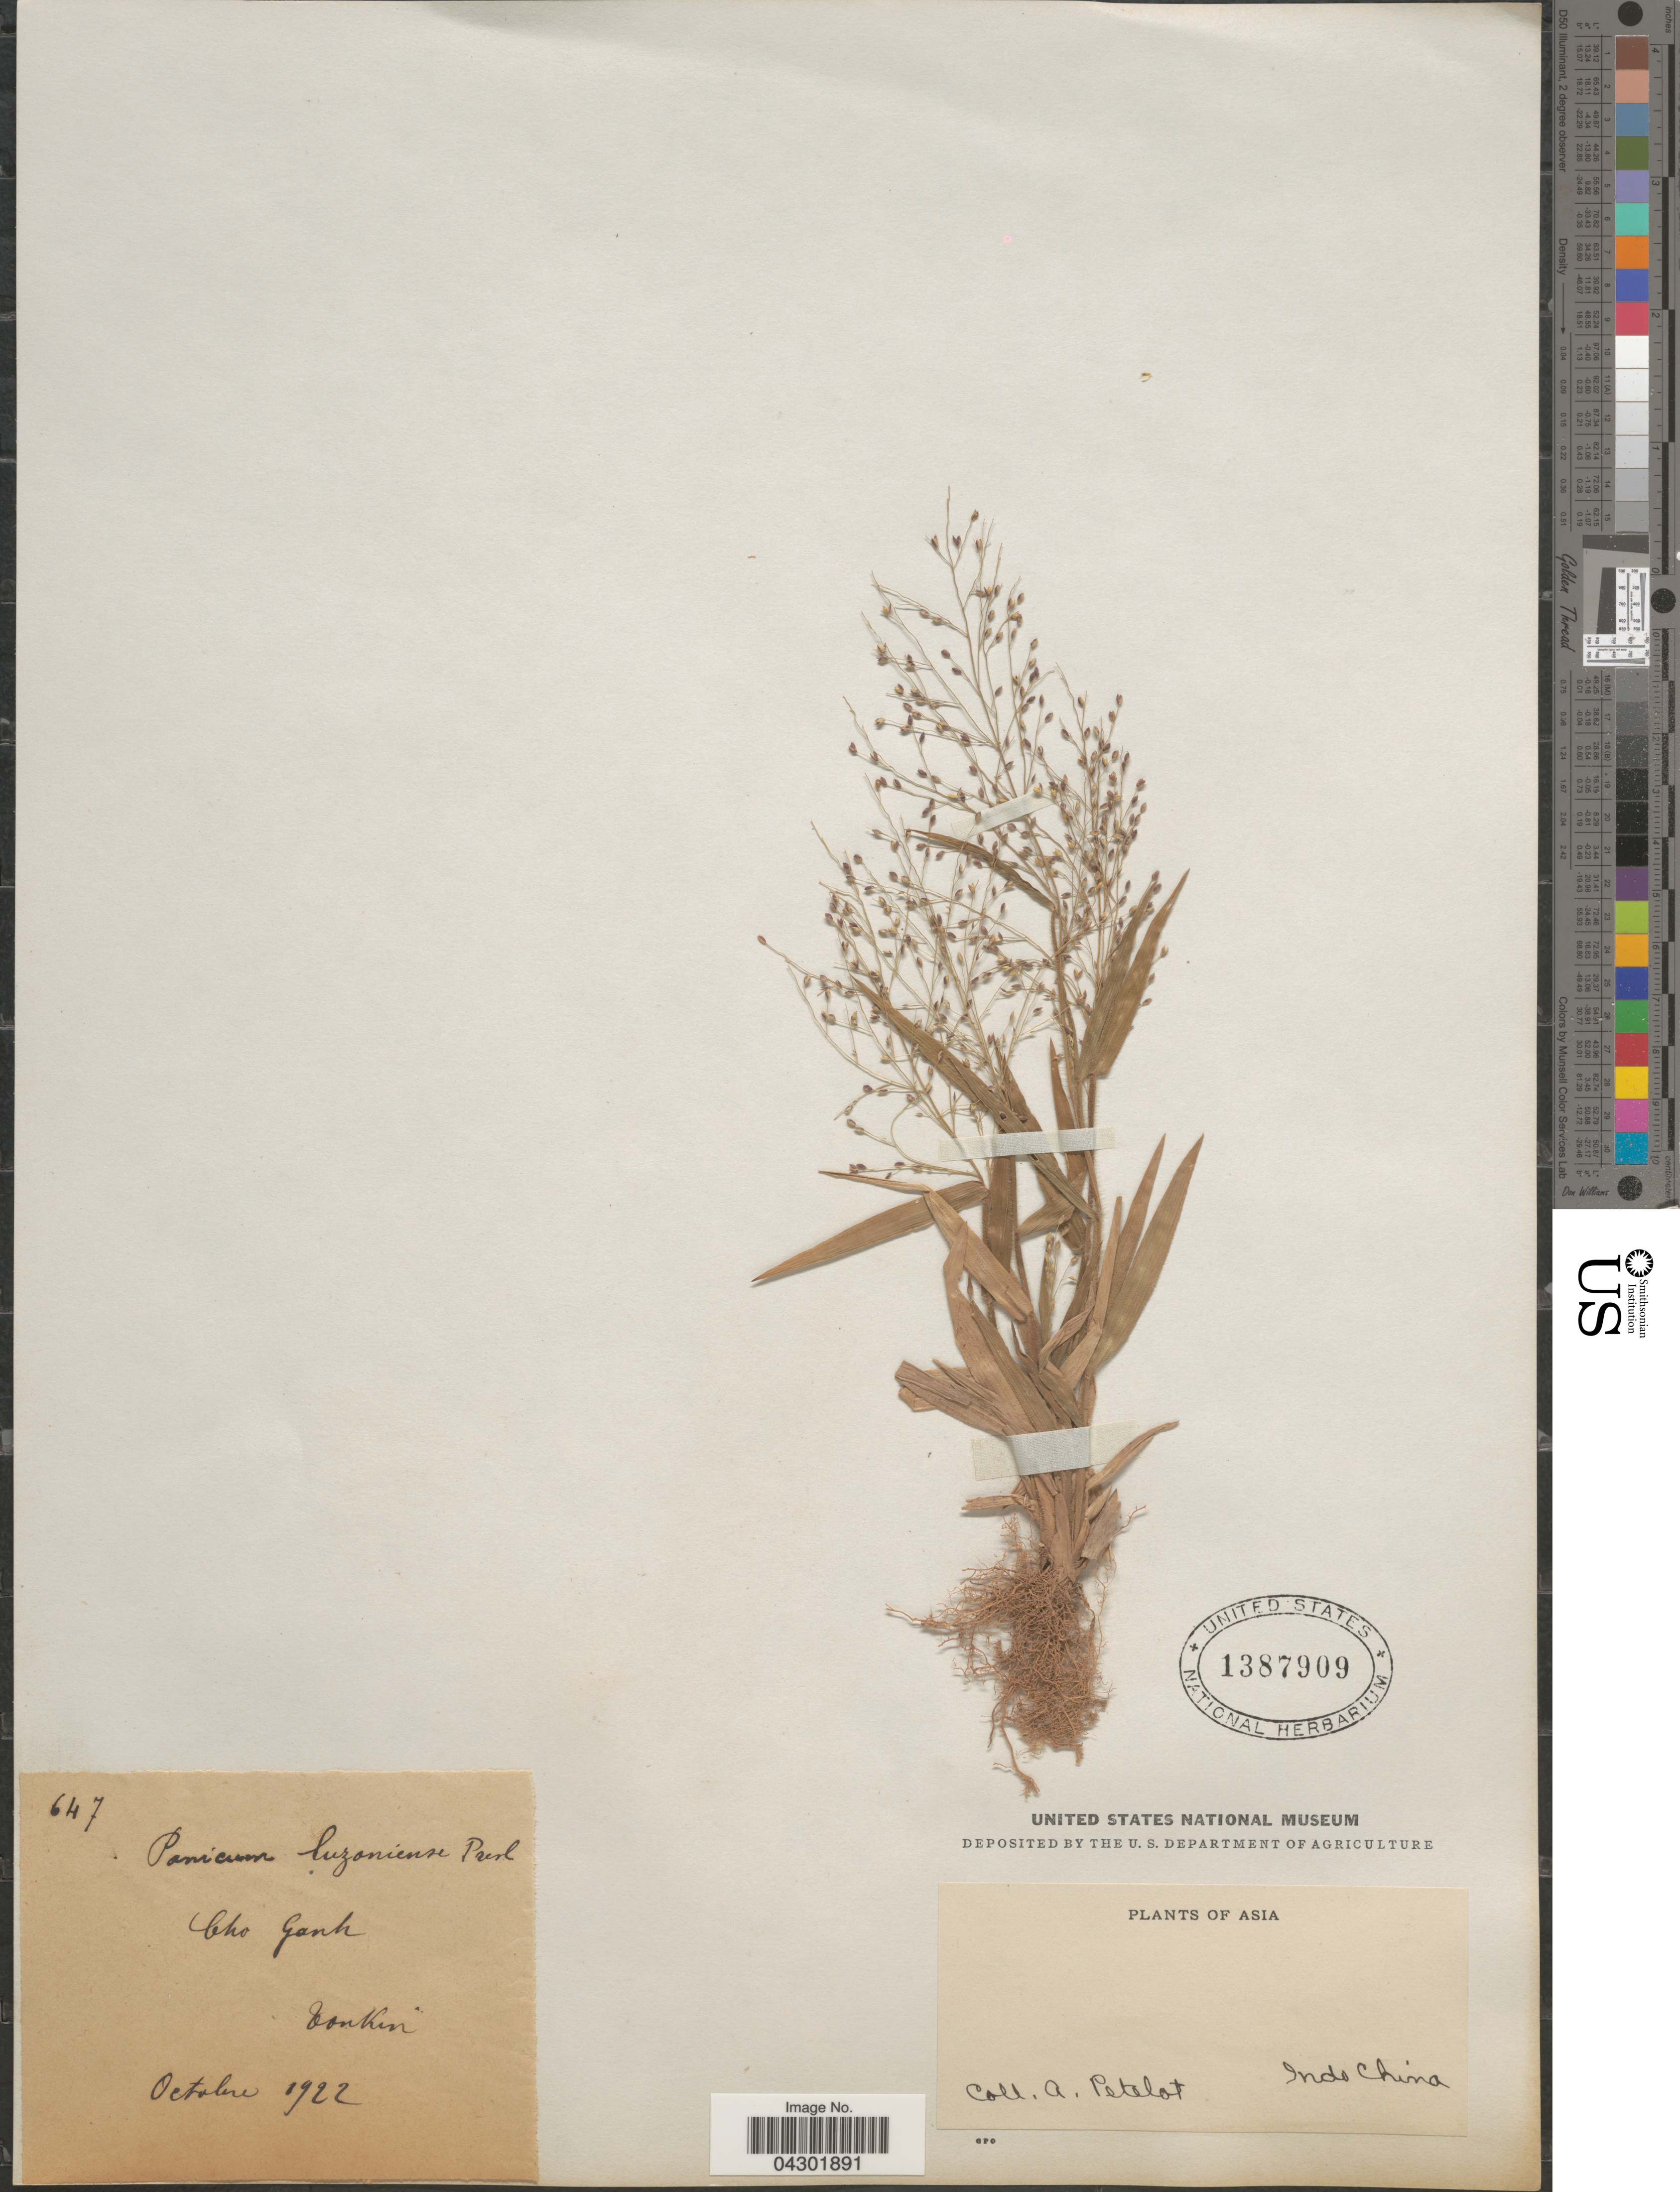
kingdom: Plantae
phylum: Tracheophyta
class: Liliopsida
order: Poales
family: Poaceae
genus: Panicum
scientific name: Panicum luzonense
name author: J. Presl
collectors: A. Petelot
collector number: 647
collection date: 1922-10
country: Vietnam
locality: Asia. Indo China. Cho Ganh. Tonkin.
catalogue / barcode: US 1387909